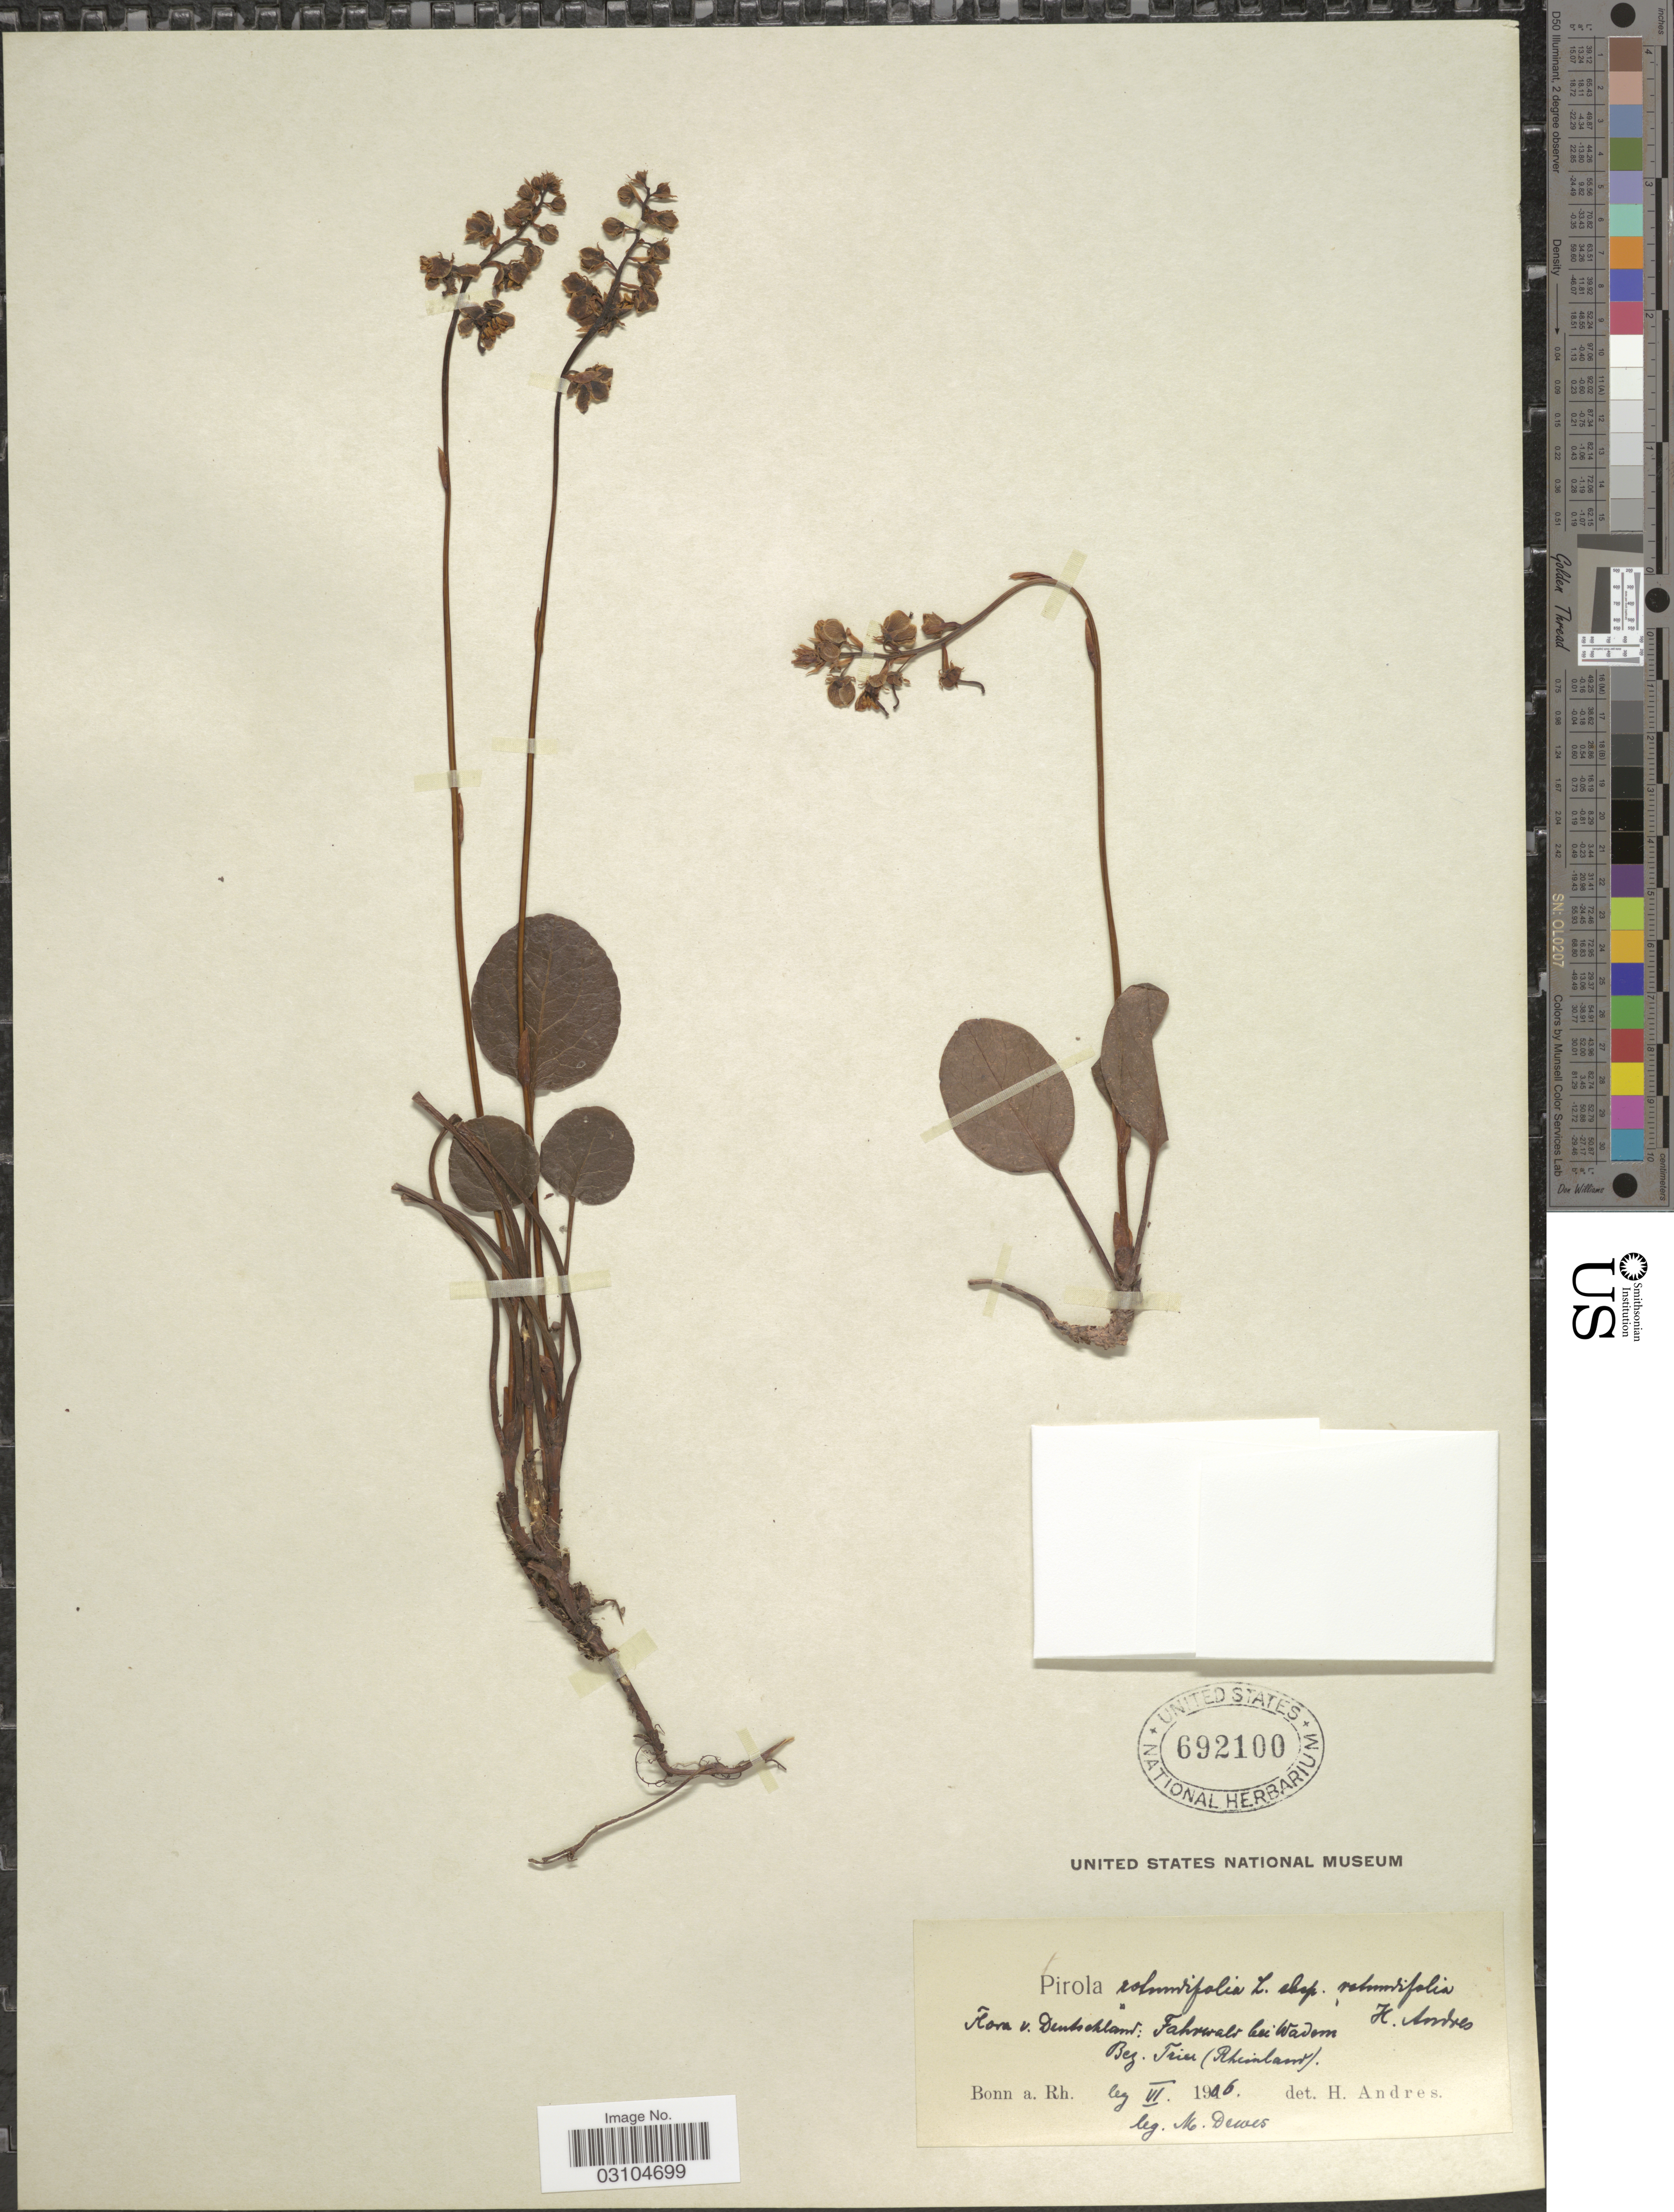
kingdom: Plantae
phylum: Tracheophyta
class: Magnoliopsida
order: Ericales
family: Ericaceae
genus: Pyrola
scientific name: Pyrola rotundifolia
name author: L.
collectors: M. Dewes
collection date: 1906-06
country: Germany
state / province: Rhineland-Palatinate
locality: Fahrwald bei Wadem. Bez. Trier (Rheinland). Bonn a. Rh. [unsure placement] [interpreted]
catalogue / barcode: US 692100